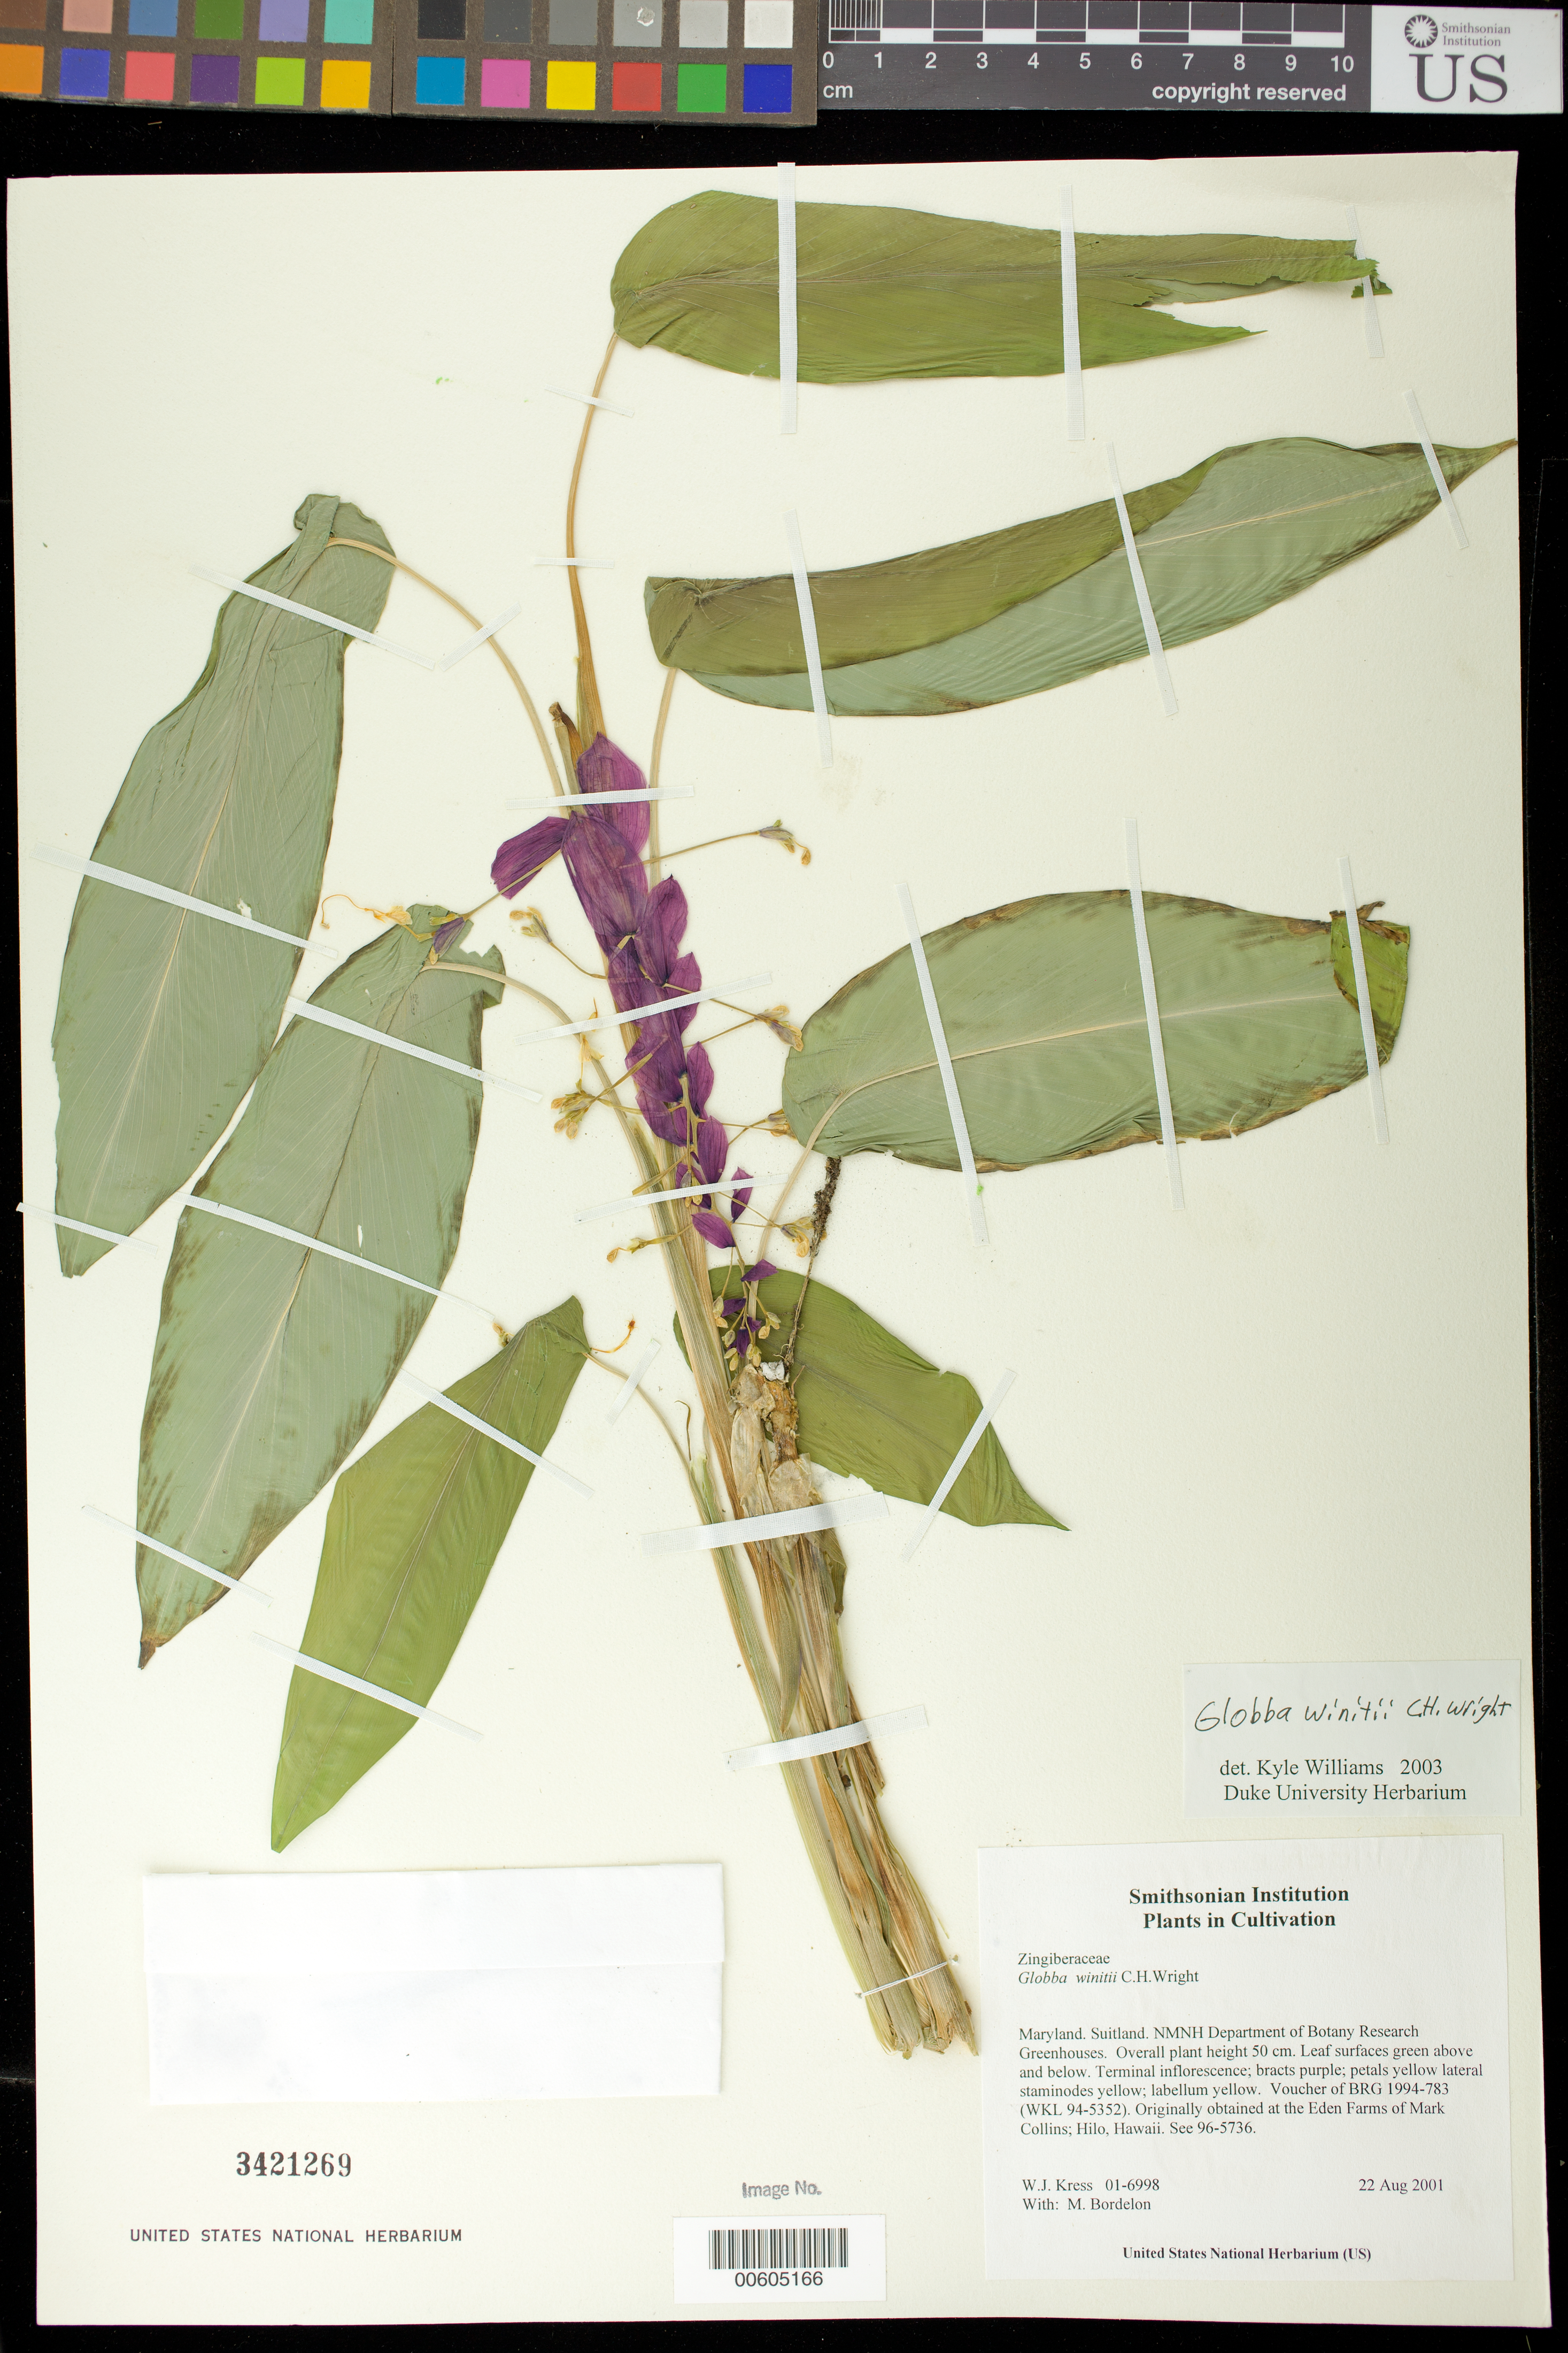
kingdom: Plantae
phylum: Tracheophyta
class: Liliopsida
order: Zingiberales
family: Zingiberaceae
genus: Globba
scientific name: Globba winitii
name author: C.H. Wright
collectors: W. J. Kress & M. Bordelon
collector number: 01-6998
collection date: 2001-08-22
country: United States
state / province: Maryland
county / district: Prince George's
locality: NMNH Botany Research Greenhouses. Suitland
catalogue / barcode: US 3421269